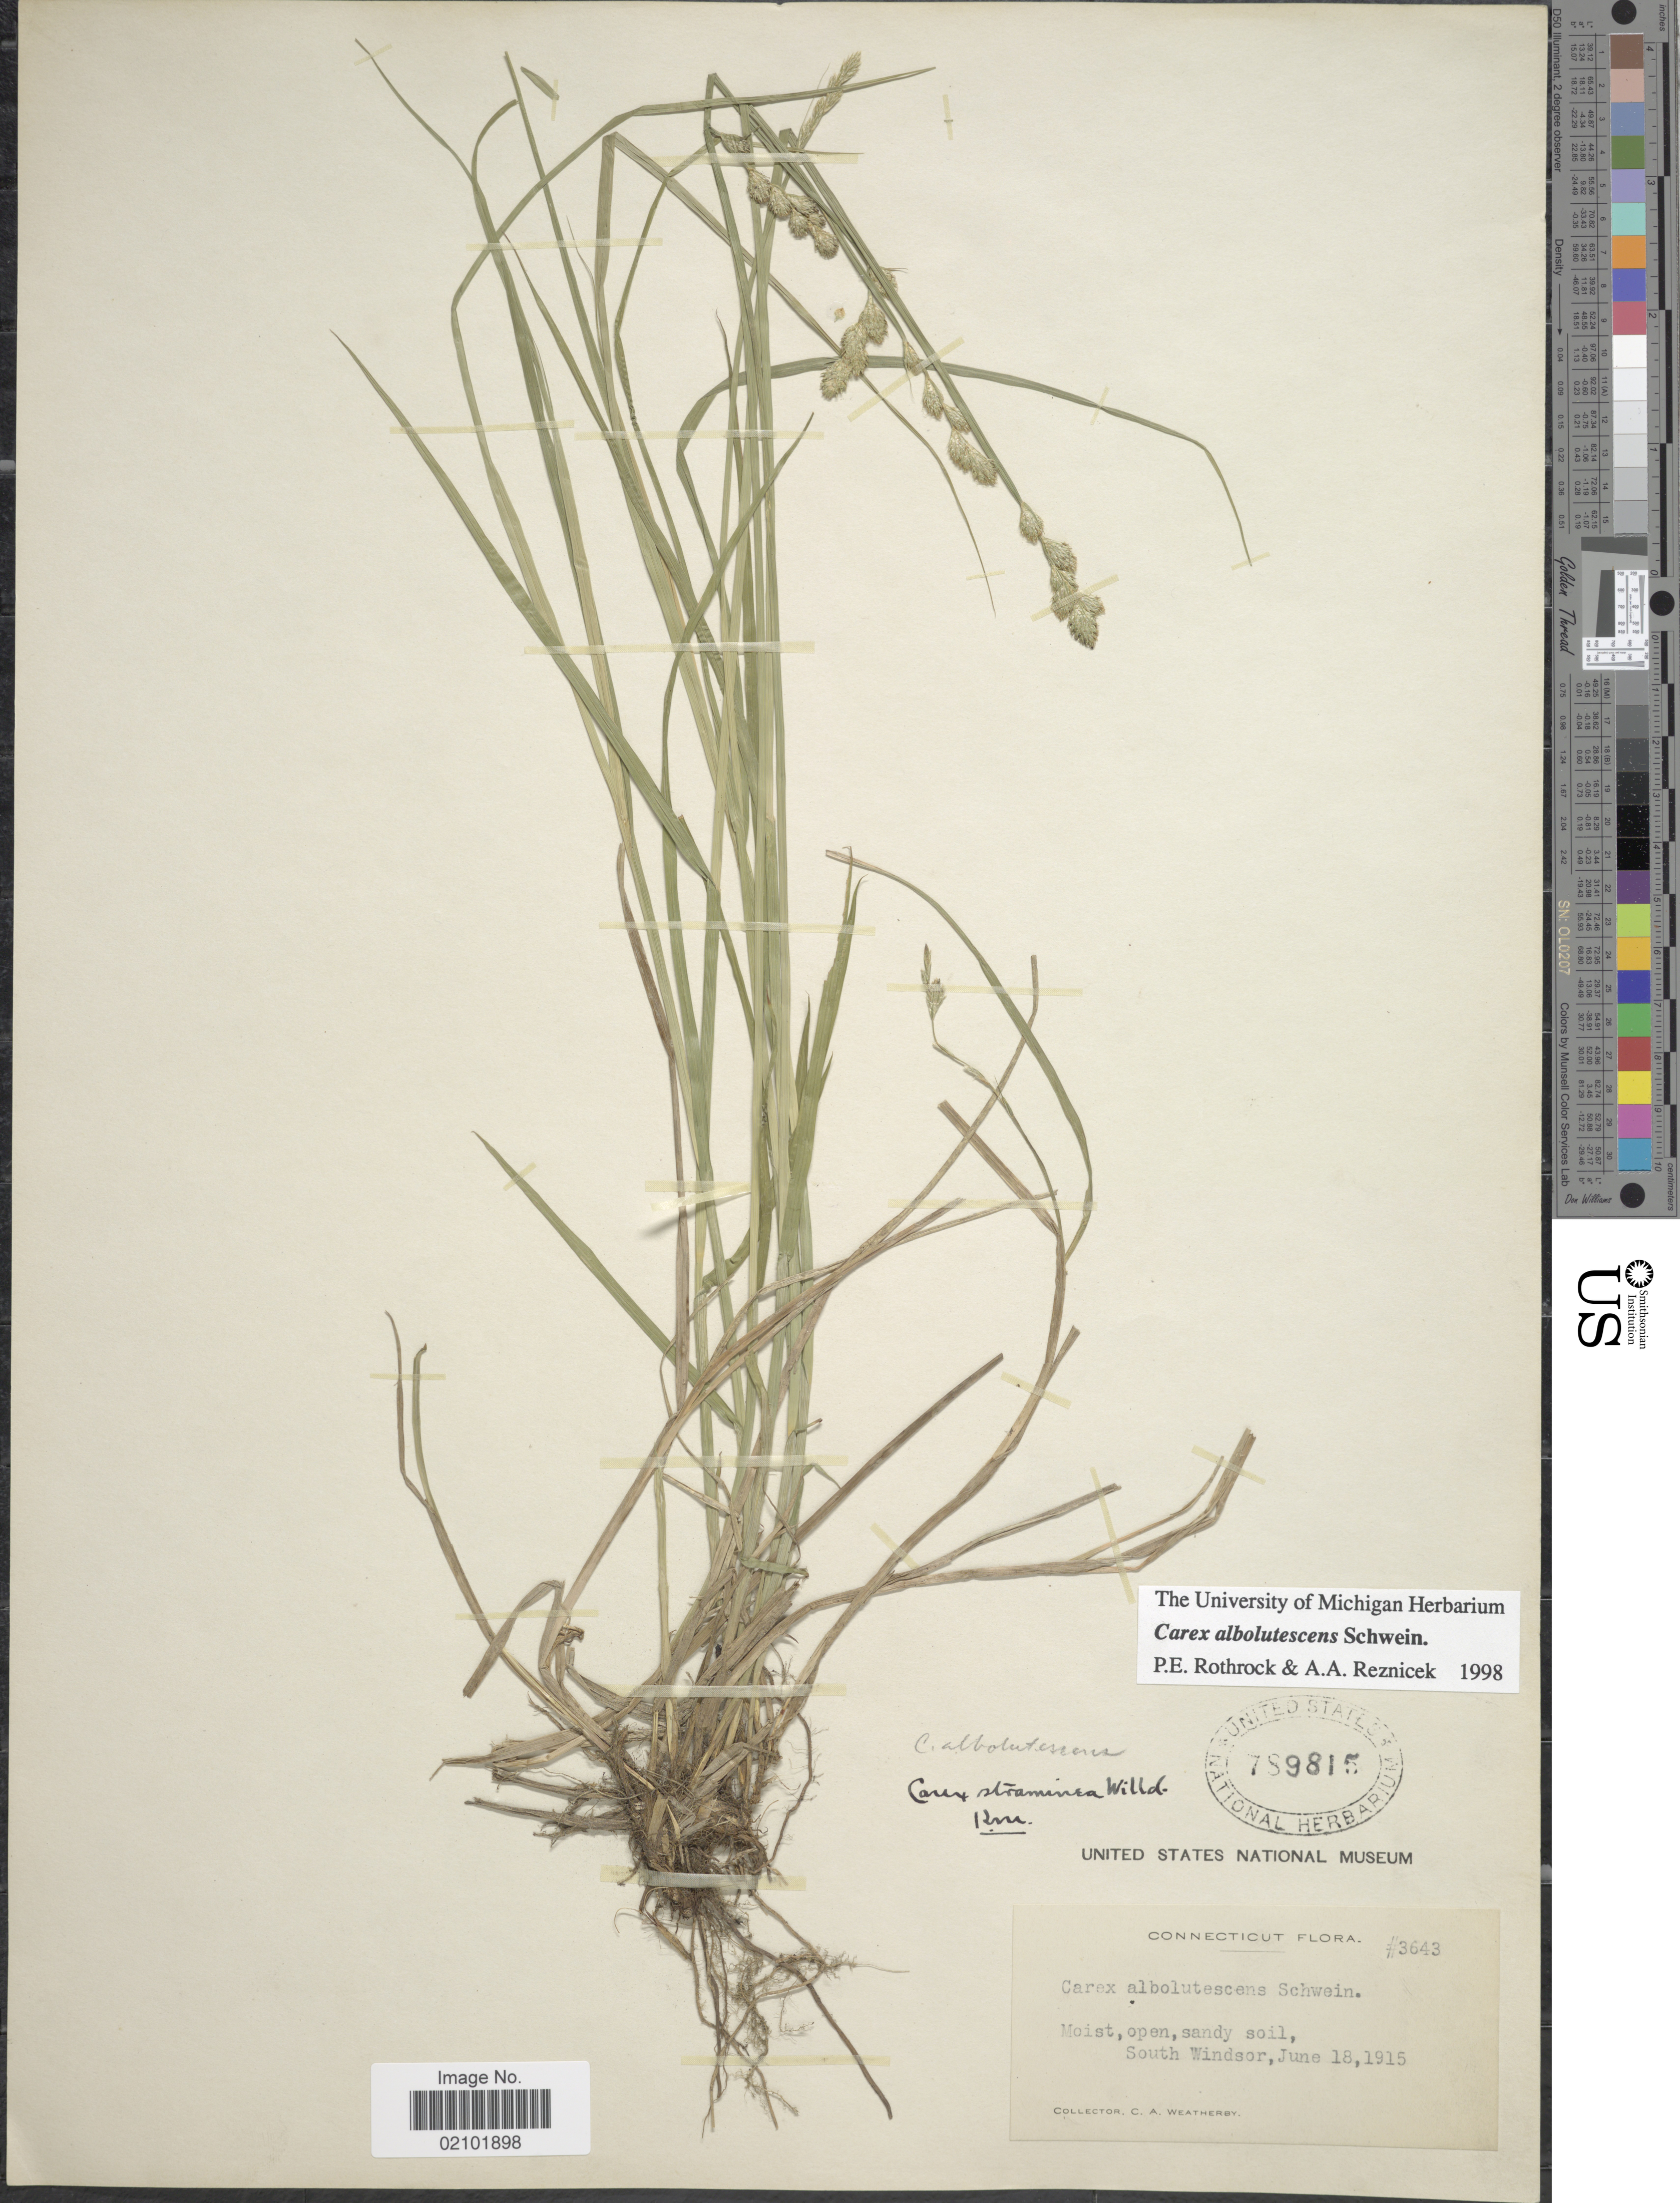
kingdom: Plantae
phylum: Tracheophyta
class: Liliopsida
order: Poales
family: Cyperaceae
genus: Carex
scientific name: Carex albolutescens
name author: Schwein.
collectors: C. A. Weatherby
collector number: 3643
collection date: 1915-06-18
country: United States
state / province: Connecticut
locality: South Windsor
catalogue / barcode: US 789815